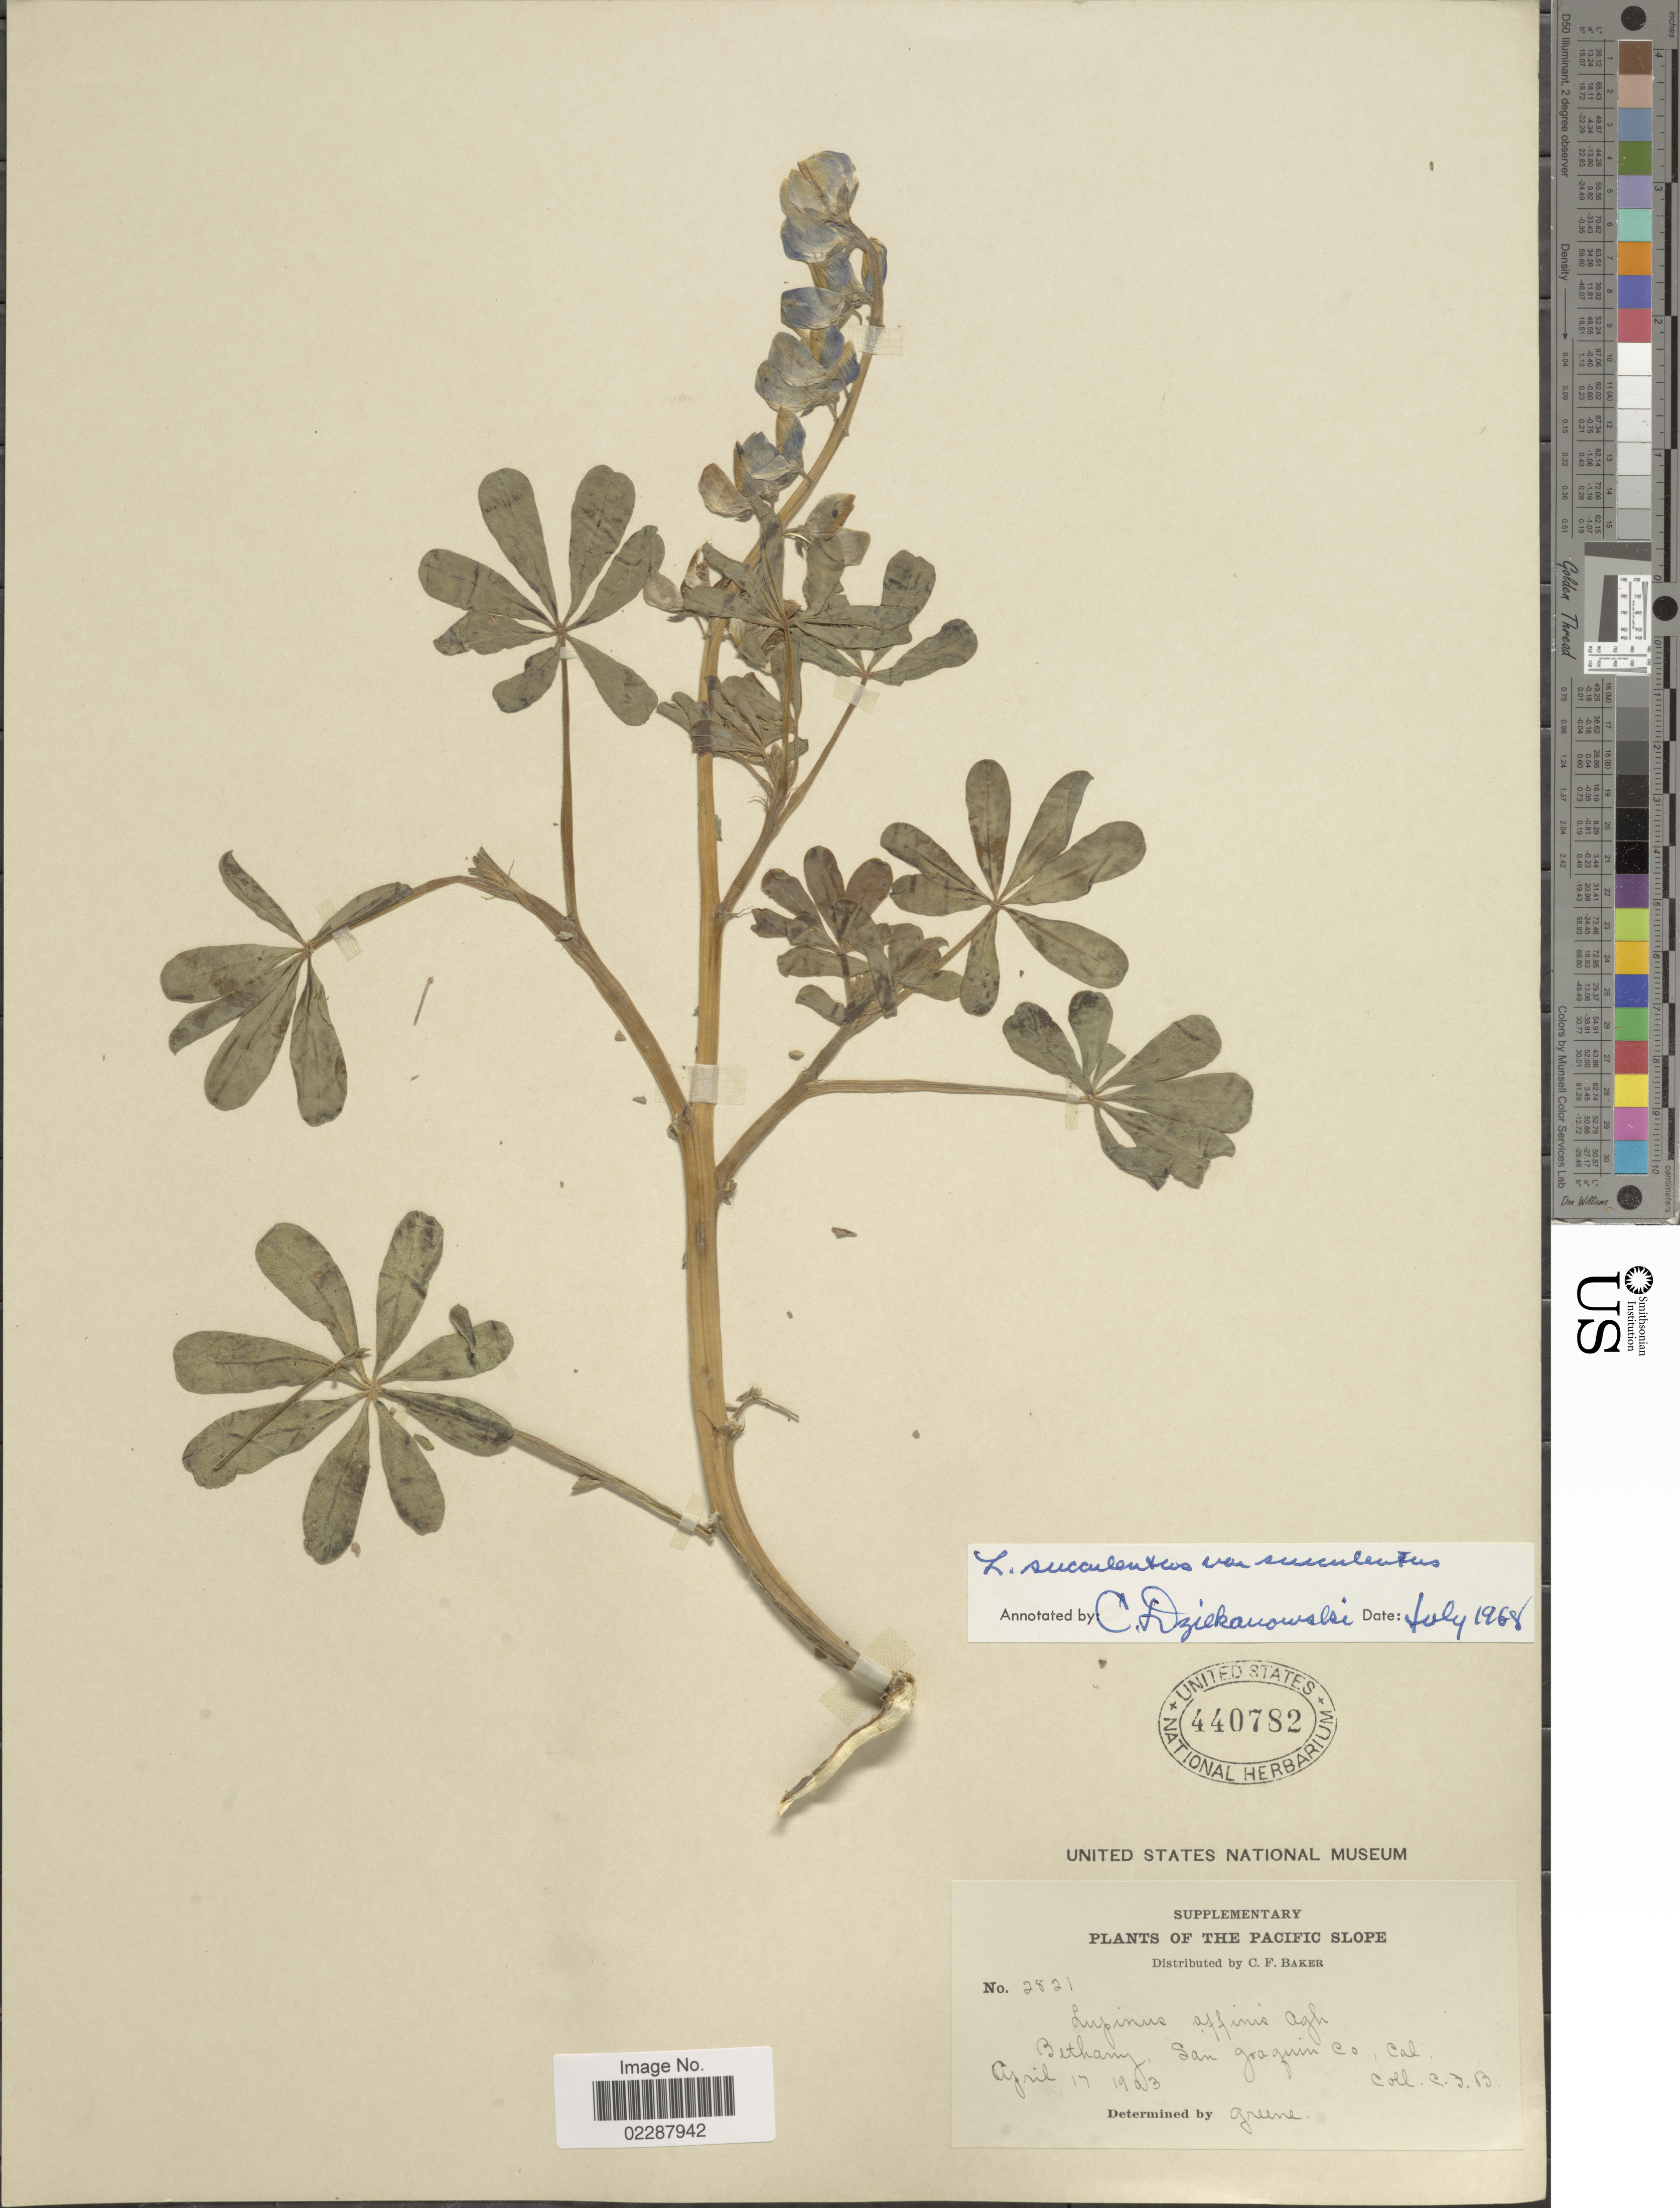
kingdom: Plantae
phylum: Tracheophyta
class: Magnoliopsida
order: Fabales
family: Fabaceae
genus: Lupinus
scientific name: Lupinus succulentus var. succulentus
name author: Douglas ex K. Koch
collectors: C. F. Baker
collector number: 2821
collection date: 1953-04-17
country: United States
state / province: California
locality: Pacific Coast, Bethany, San Graquin Co. Cal.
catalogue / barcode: US 440782